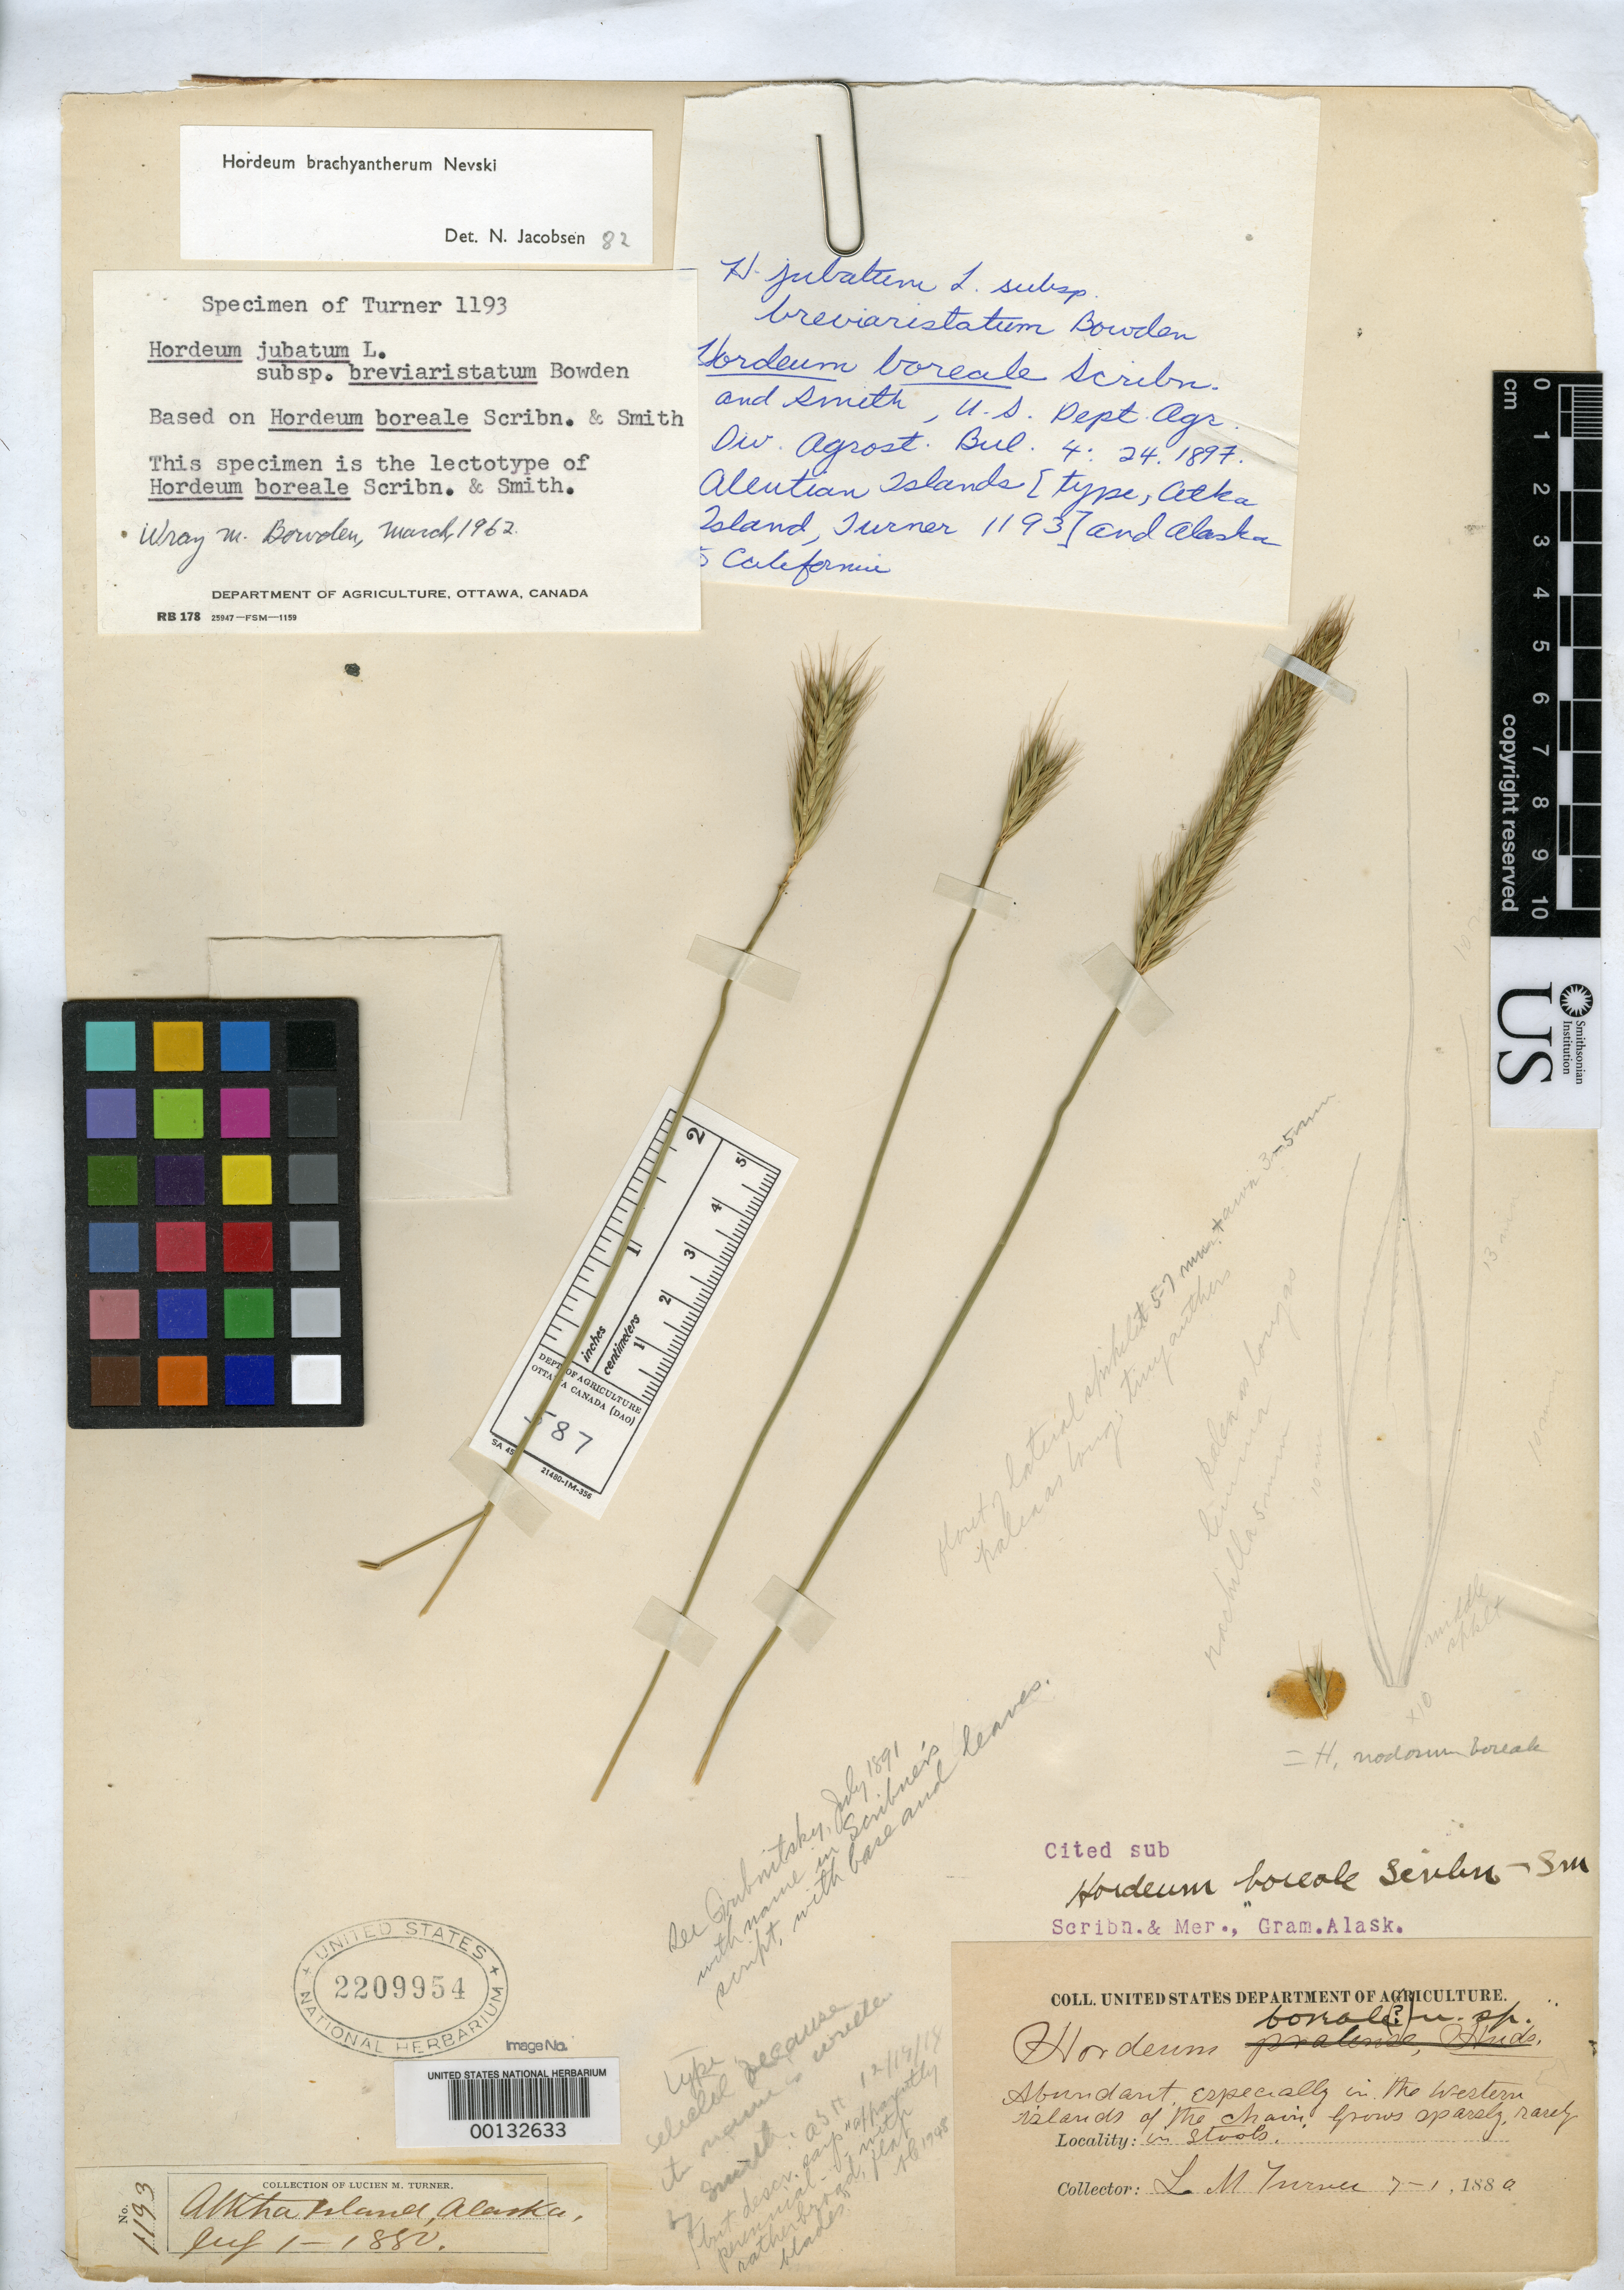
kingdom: Plantae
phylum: Tracheophyta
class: Liliopsida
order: Poales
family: Poaceae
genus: Hordeum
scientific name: Hordeum boreale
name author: Scribn. & J.G. Sm.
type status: Lectotype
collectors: L. M. Turner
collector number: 1193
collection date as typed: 01 Jul 1880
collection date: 1880-07-01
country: United States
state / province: Alaska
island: Atka Island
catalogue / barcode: US 2209954